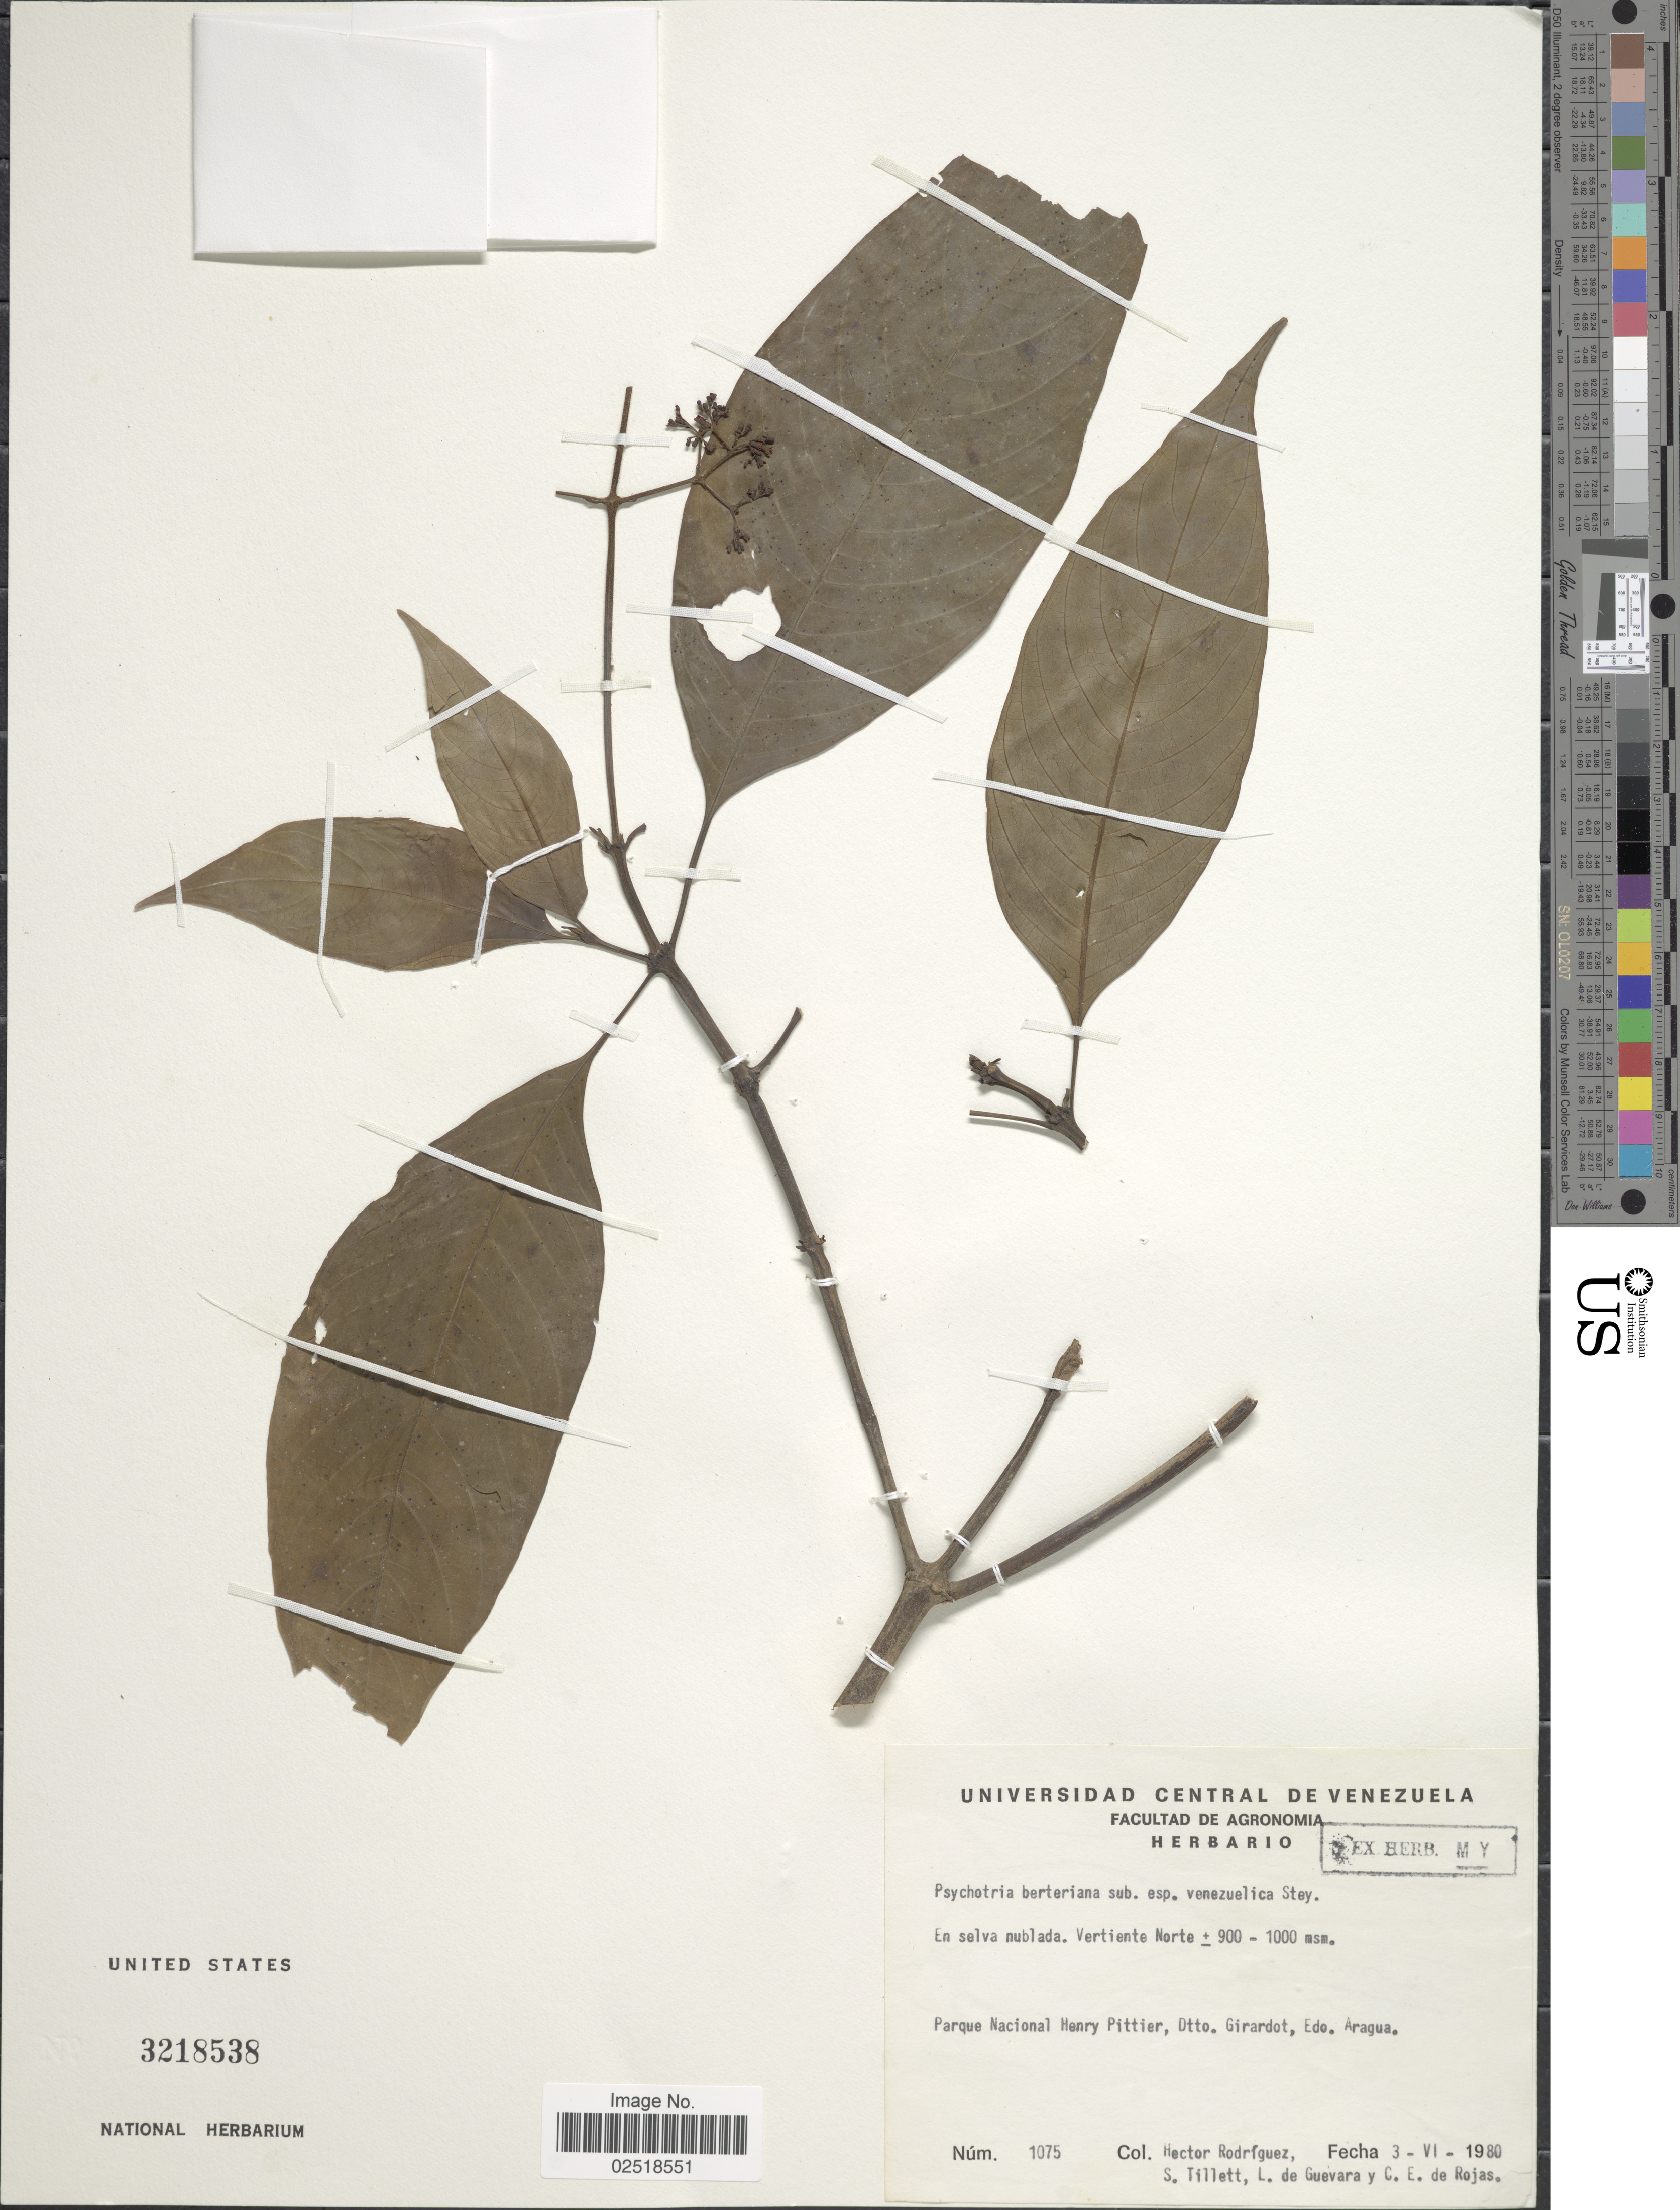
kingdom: Plantae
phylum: Tracheophyta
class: Magnoliopsida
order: Gentianales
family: Rubiaceae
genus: Psychotria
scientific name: Psychotria berteroana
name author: DC.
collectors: H. Rodriguez, S. S. Tillett, L. De Guevara & C. de Rojas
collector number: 1075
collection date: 1980-06-03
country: Venezuela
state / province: Aragua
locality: En selva nublada. Vertiente Norte. Parque Nacional Henry Pittier, Dtto Girardot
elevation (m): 900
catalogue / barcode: US 3218538